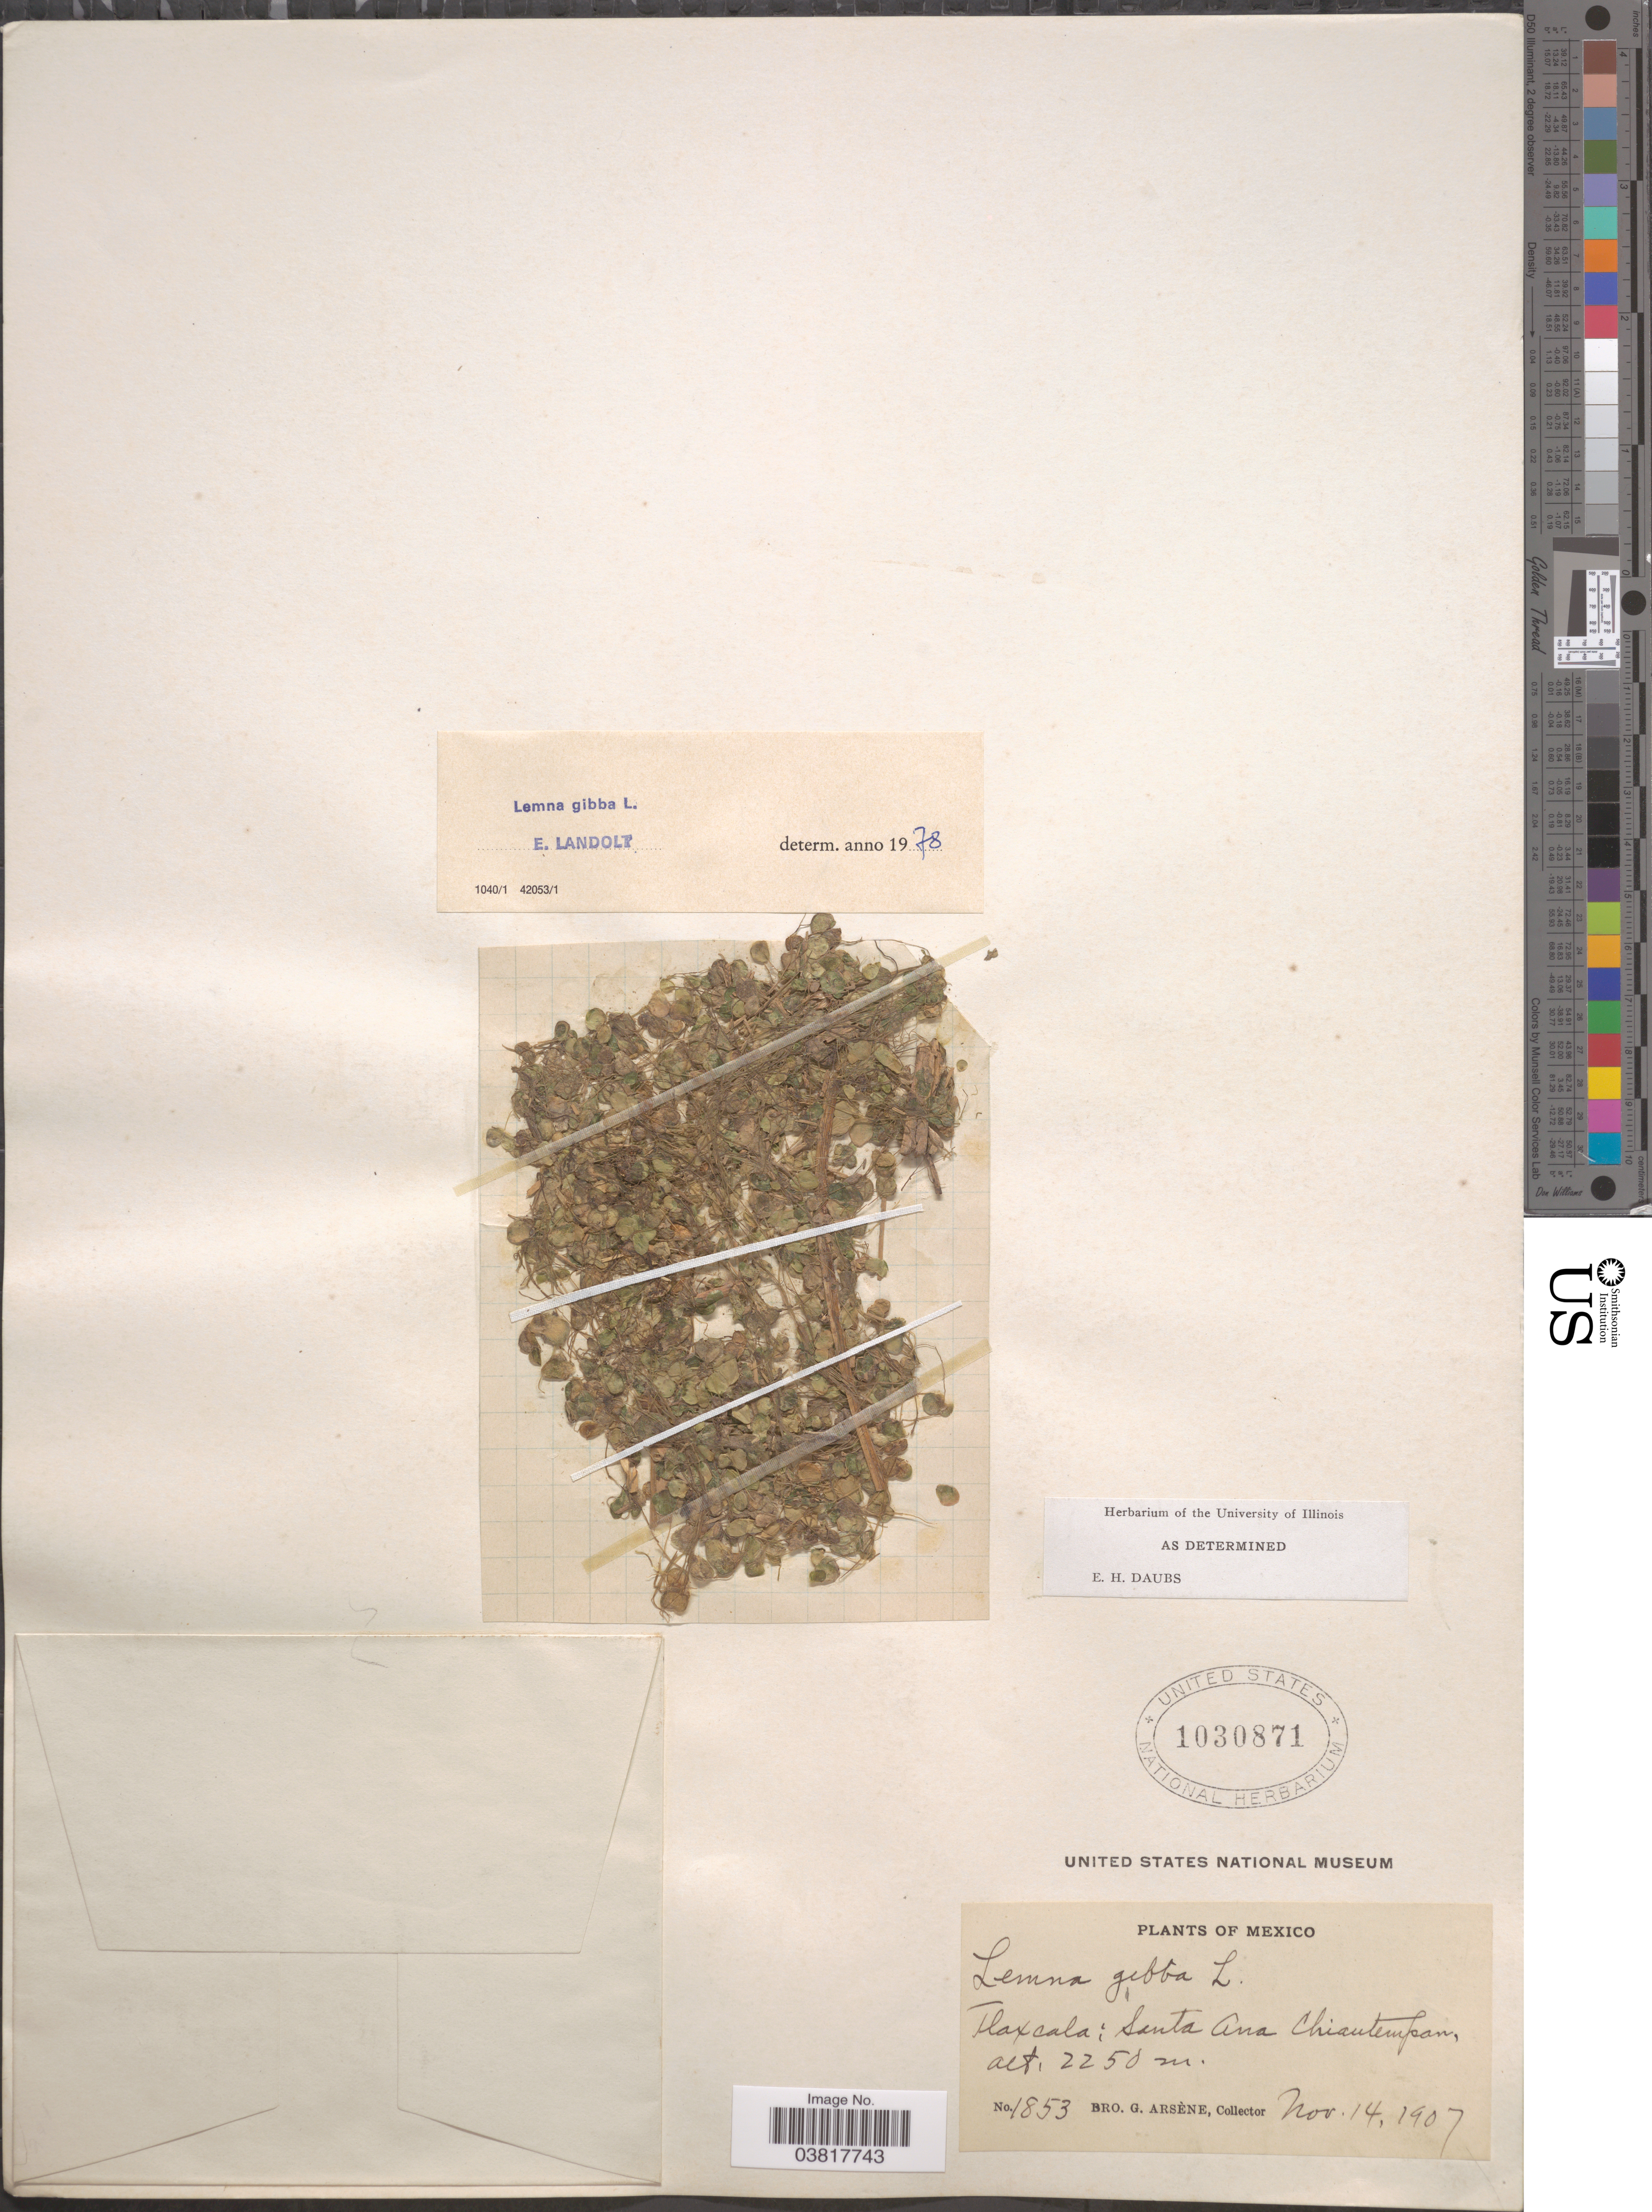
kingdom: Plantae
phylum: Tracheophyta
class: Liliopsida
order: Alismatales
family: Araceae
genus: Lemna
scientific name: Lemna gibba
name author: L.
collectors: Bro. G. Arsène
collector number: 1853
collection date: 1907-11-14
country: Mexico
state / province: Tlaxcala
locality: Santa Ana Chiautempan.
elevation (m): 2250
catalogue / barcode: US 1030871